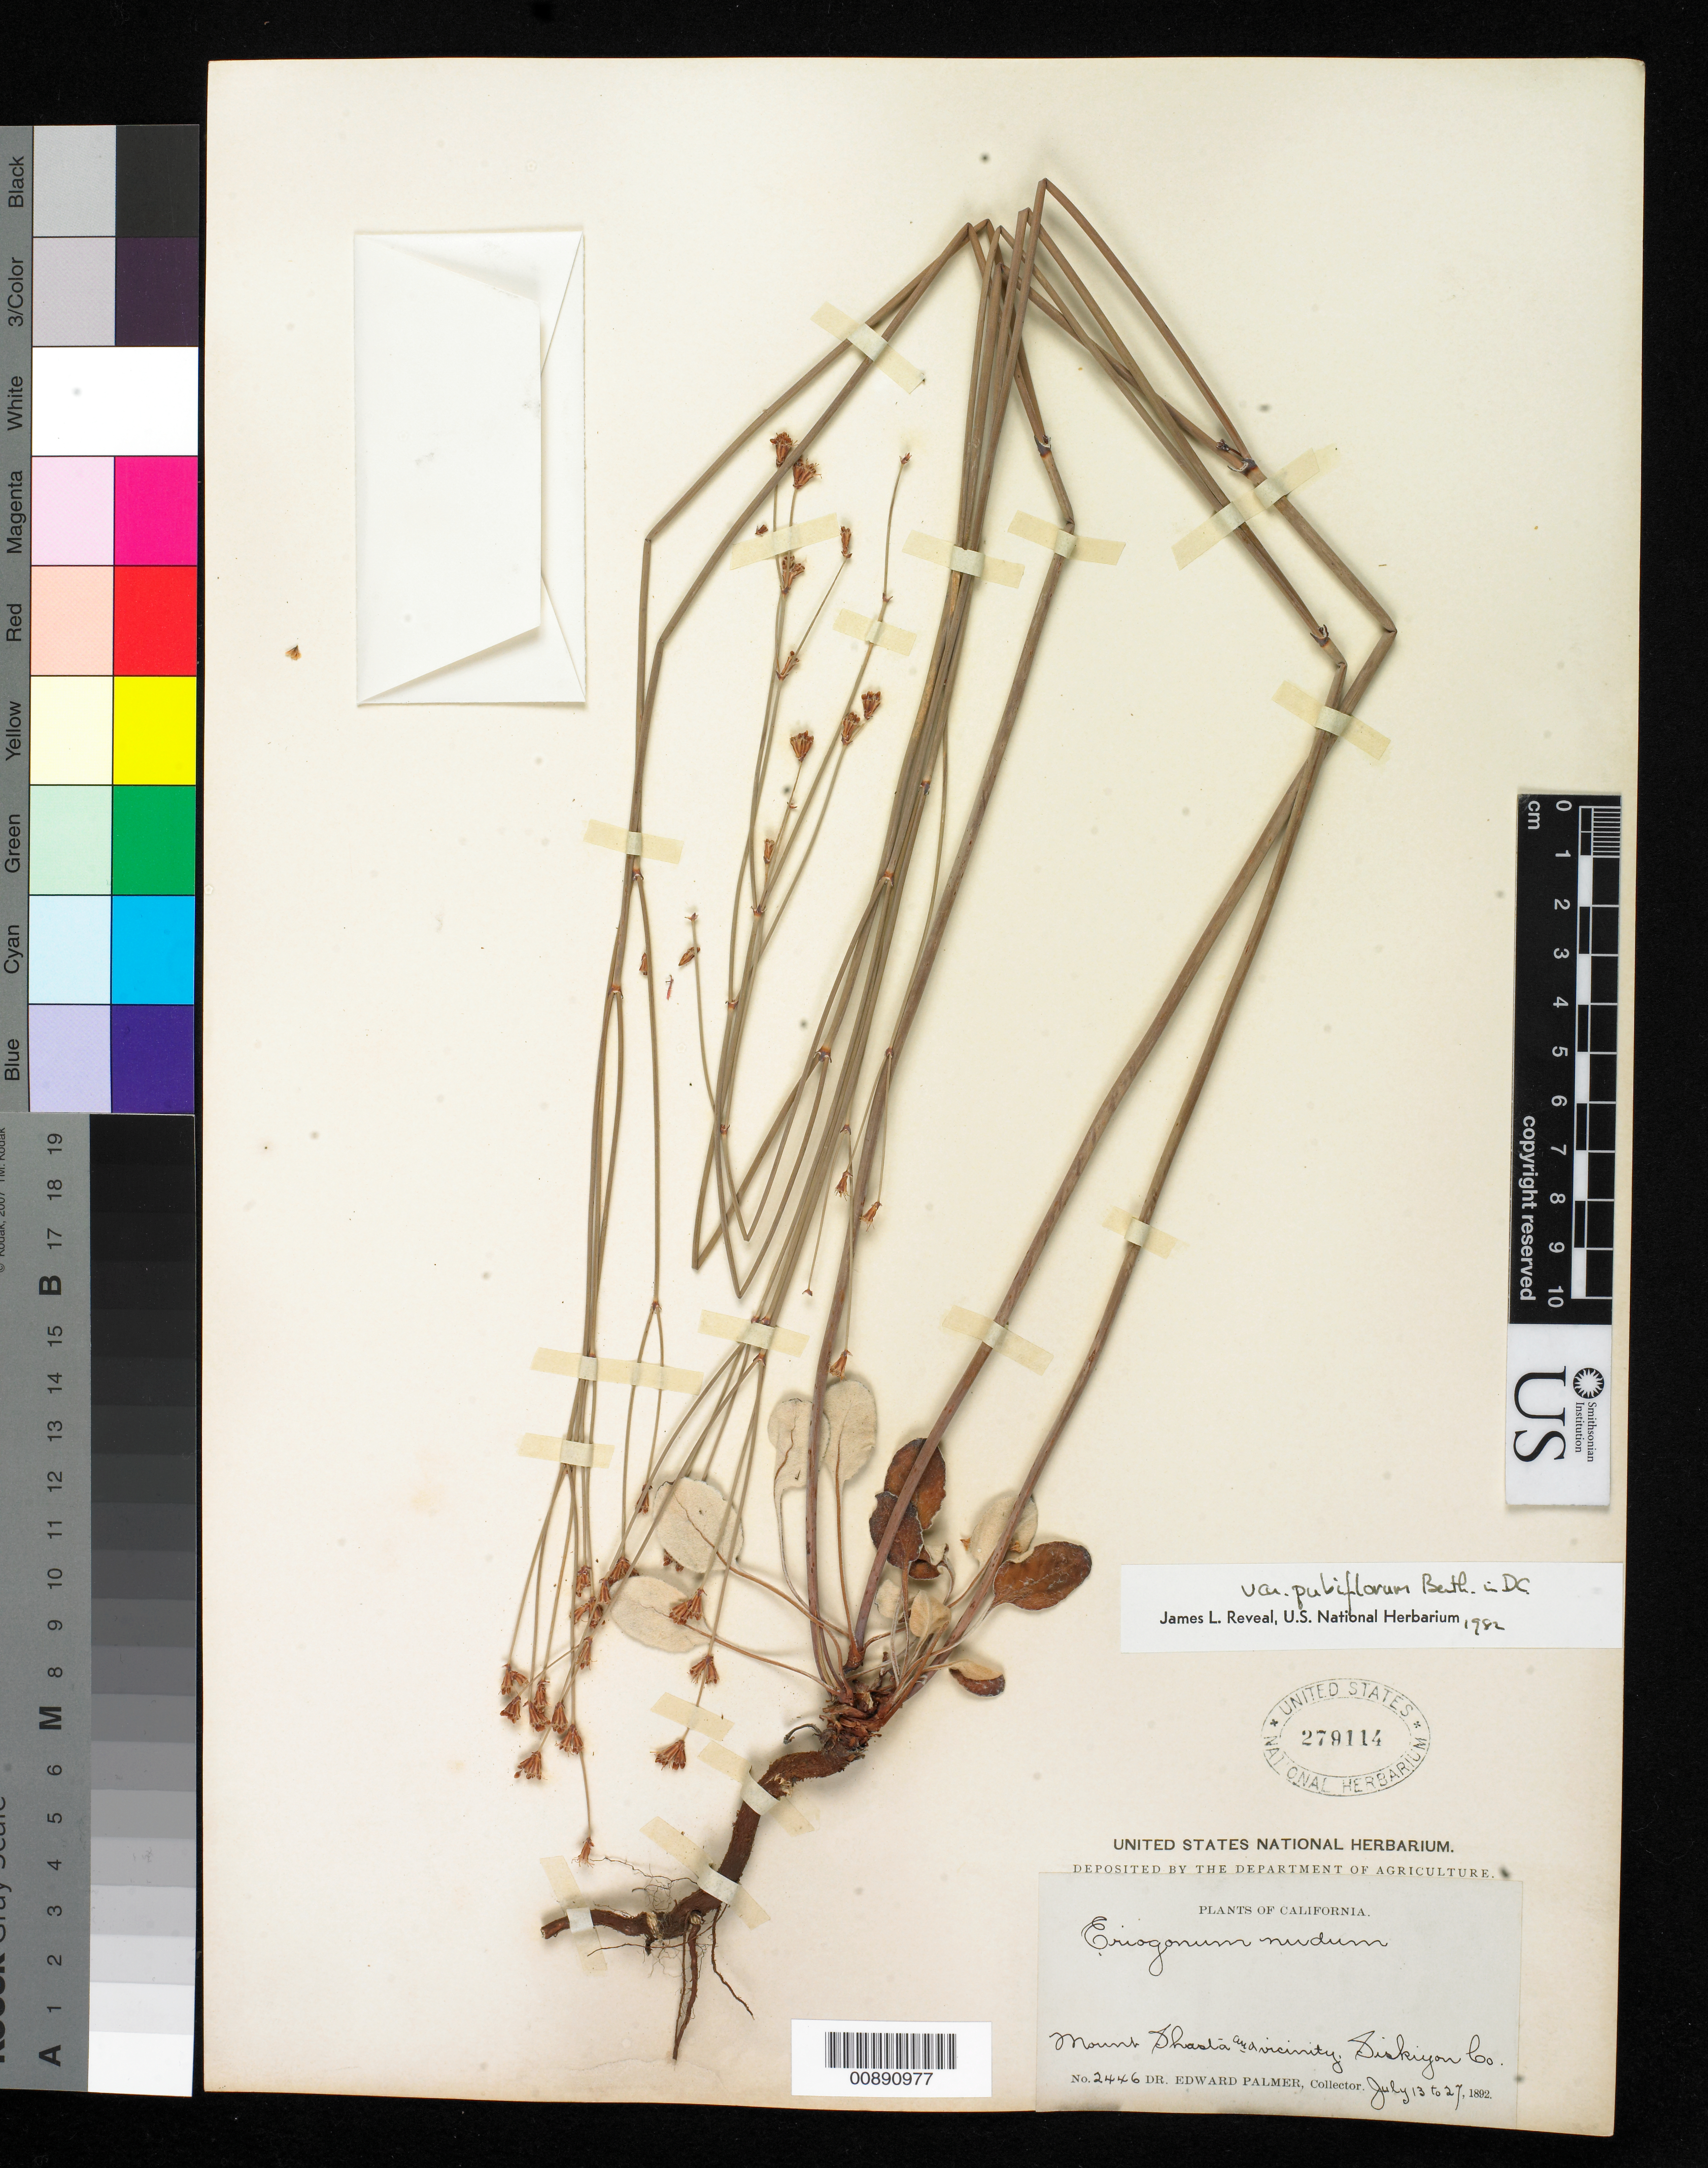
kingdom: Plantae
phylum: Tracheophyta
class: Magnoliopsida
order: Caryophyllales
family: Polygonaceae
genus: Eriogonum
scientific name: Eriogonum nudum var. pubiflorum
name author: Benth. in DC.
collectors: E. Palmer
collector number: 2446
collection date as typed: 13 Jul 1892 to 27 Jul 1892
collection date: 1892-07-13/1892-07-27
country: United States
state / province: California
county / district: Siskiyou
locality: Mount Shasta and vicinity, Siskiyou County, California.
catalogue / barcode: US 279114